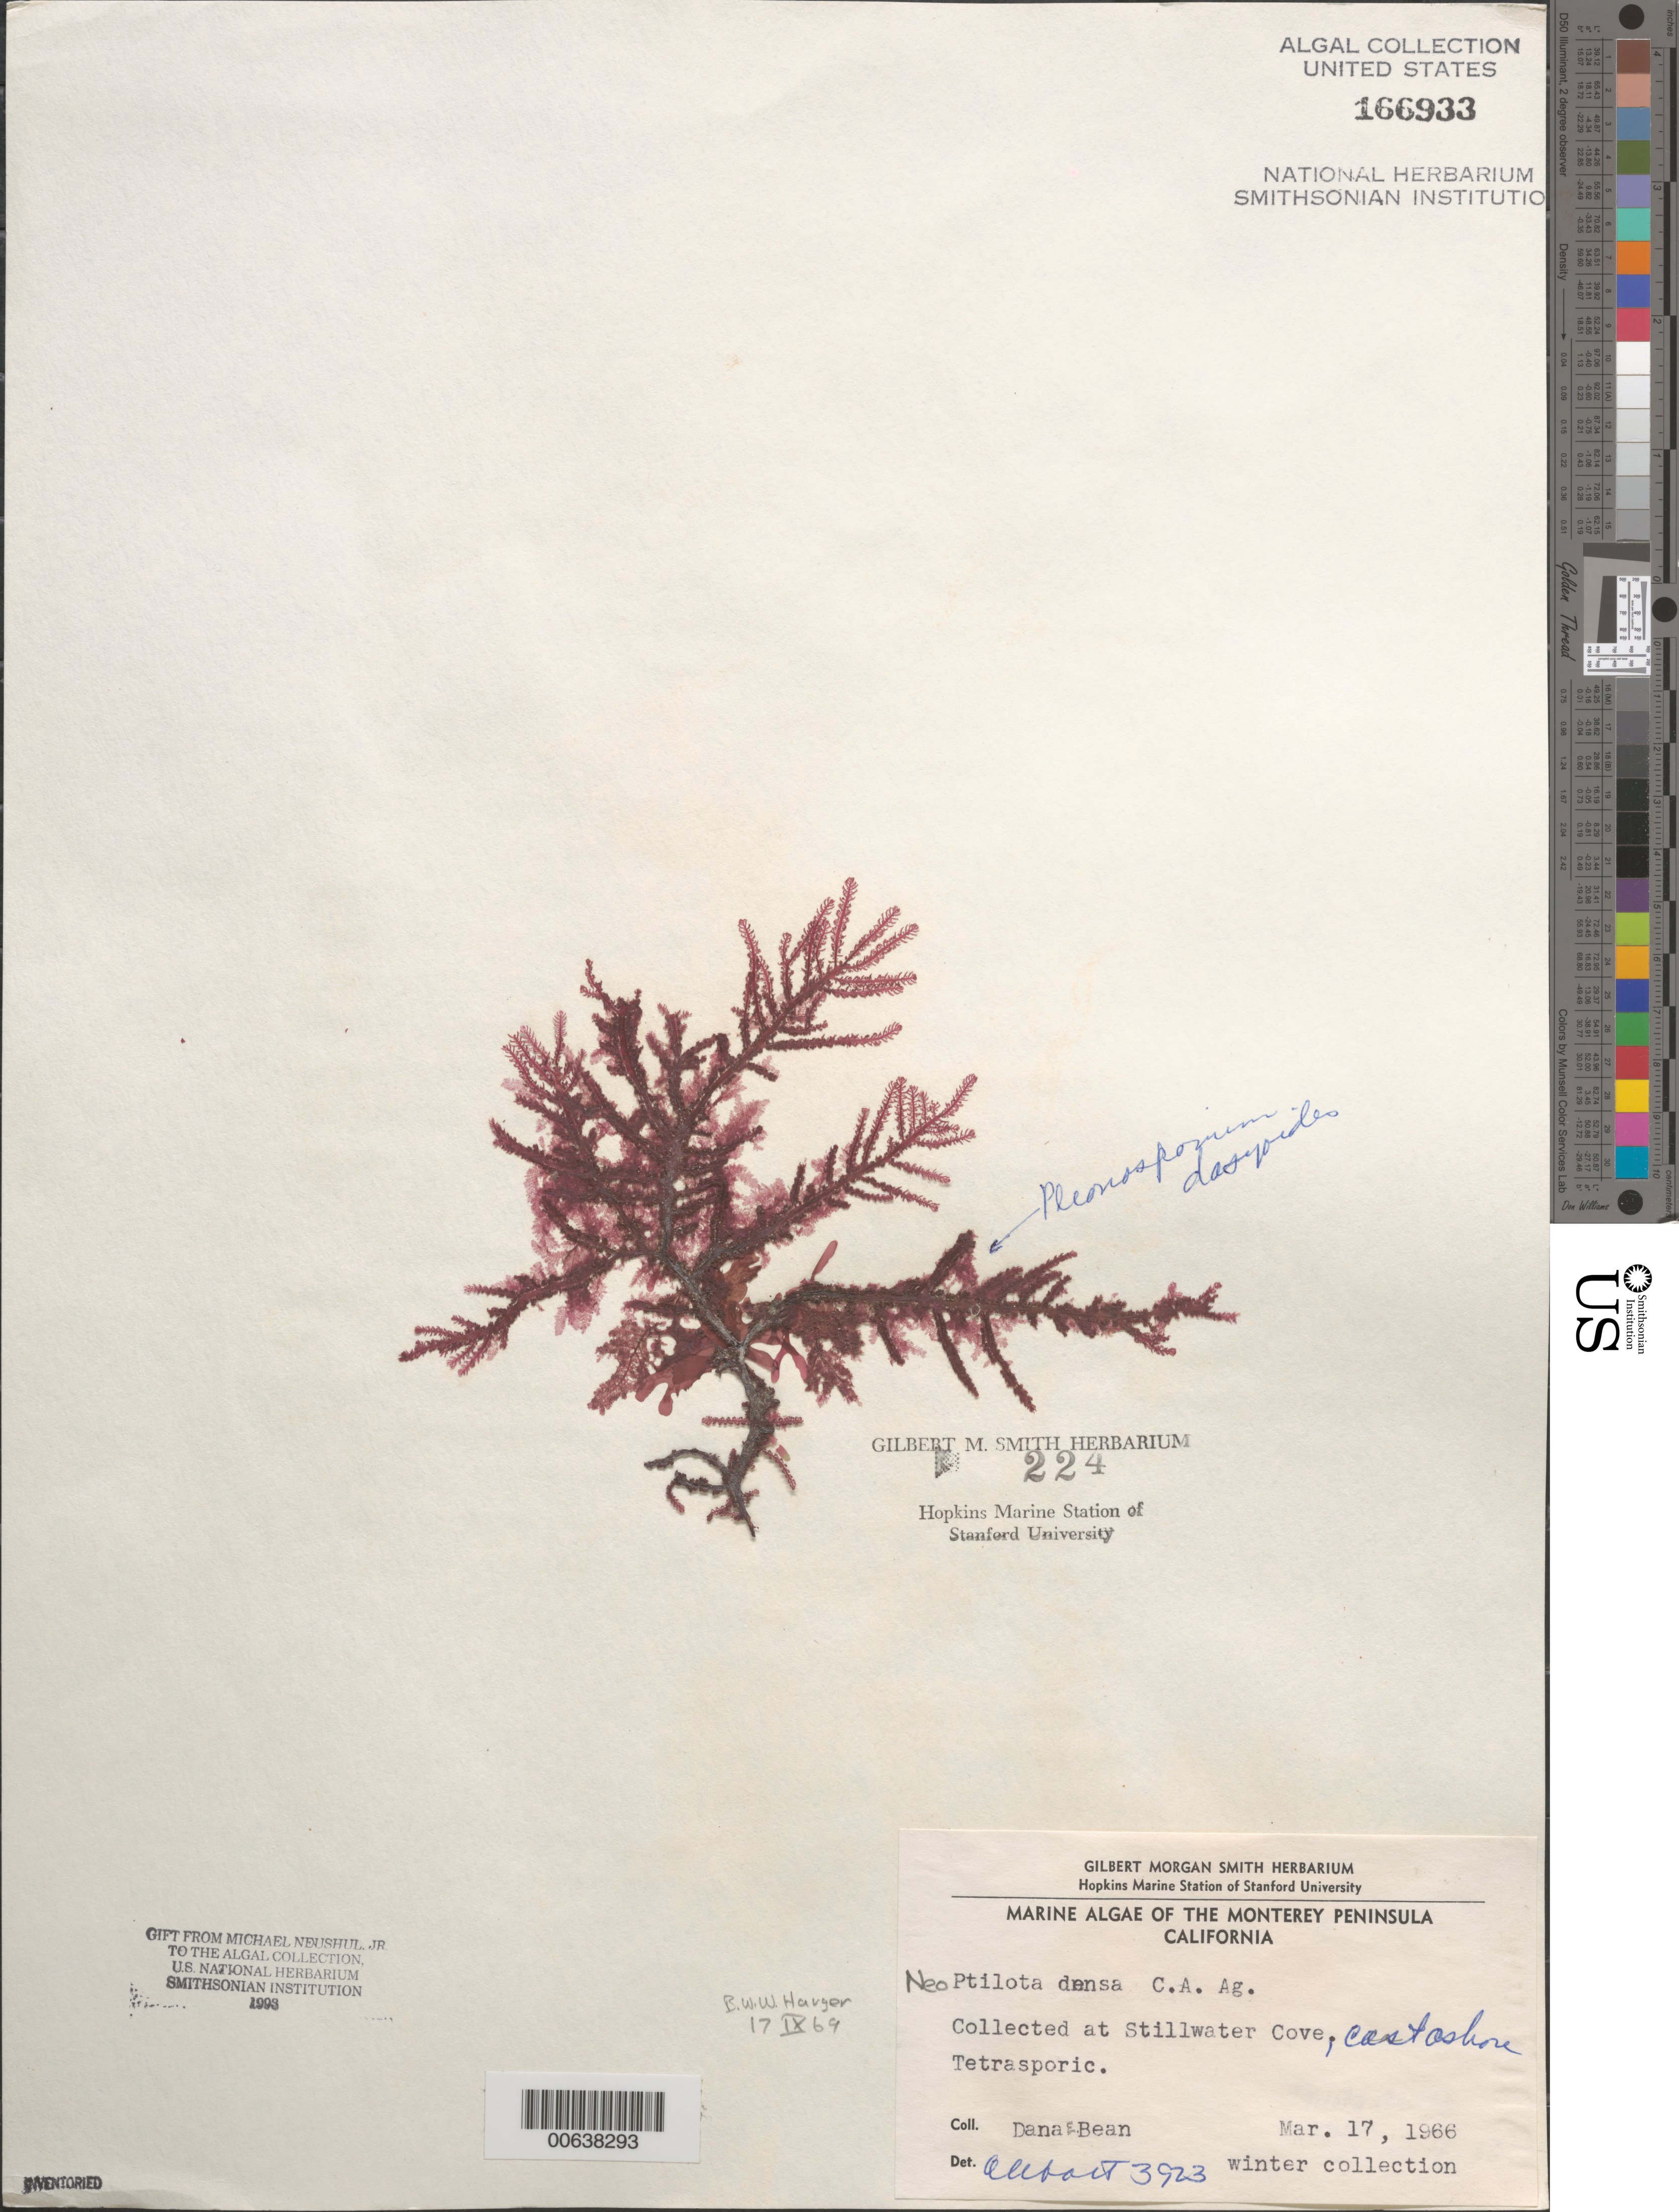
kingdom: Plantae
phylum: Rhodophyta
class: Florideophyceae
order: Ceramiales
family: Wrangeliaceae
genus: Ptilota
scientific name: Ptilota densa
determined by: Algae name updating Project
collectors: D. Bean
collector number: IAA 3923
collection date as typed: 17 Mar 1966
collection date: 1966-03-17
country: United States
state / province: California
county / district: Monterey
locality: Stillwater Cove, Monterey Peninsula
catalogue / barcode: US 166933